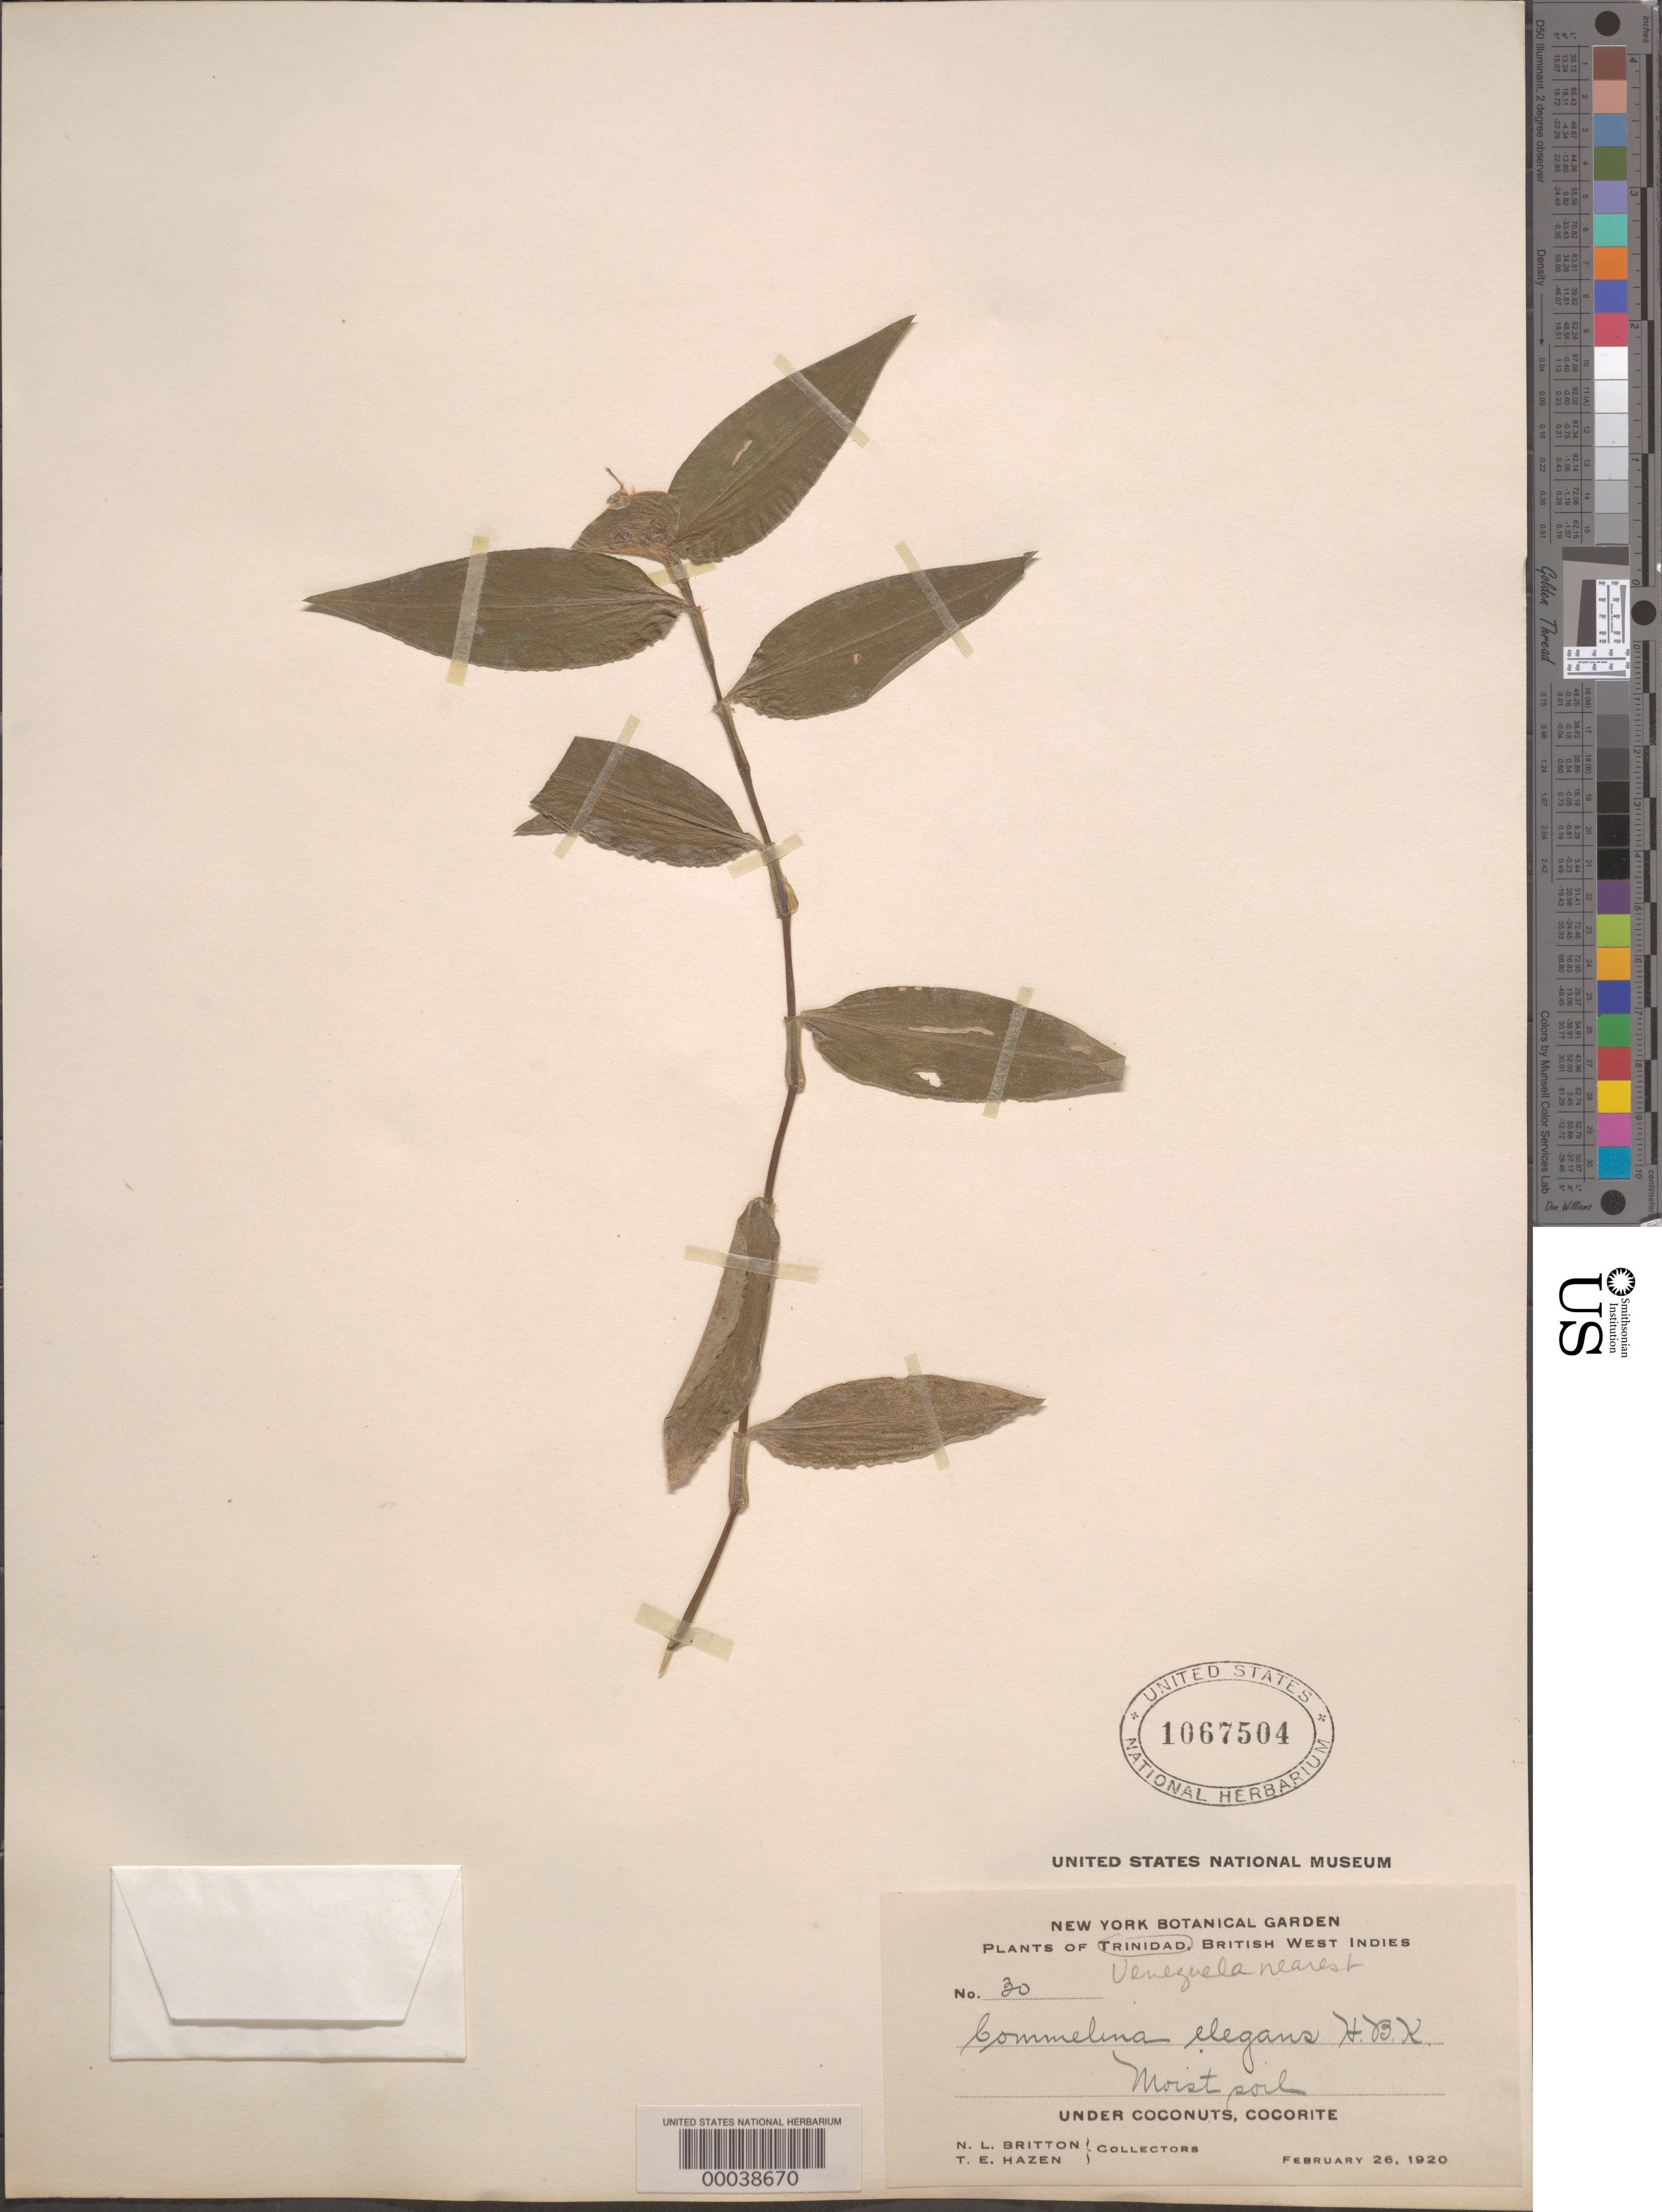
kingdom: Plantae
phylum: Tracheophyta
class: Liliopsida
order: Commelinales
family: Commelinaceae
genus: Commelina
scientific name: Commelina erecta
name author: L.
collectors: N. Britton & T. E. Hazen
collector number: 30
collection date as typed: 26 Feb 1920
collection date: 1920-02-26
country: Trinidad and Tobago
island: Trinidad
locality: Cocorite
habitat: Moist soil; under coconuts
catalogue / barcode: US 1067504